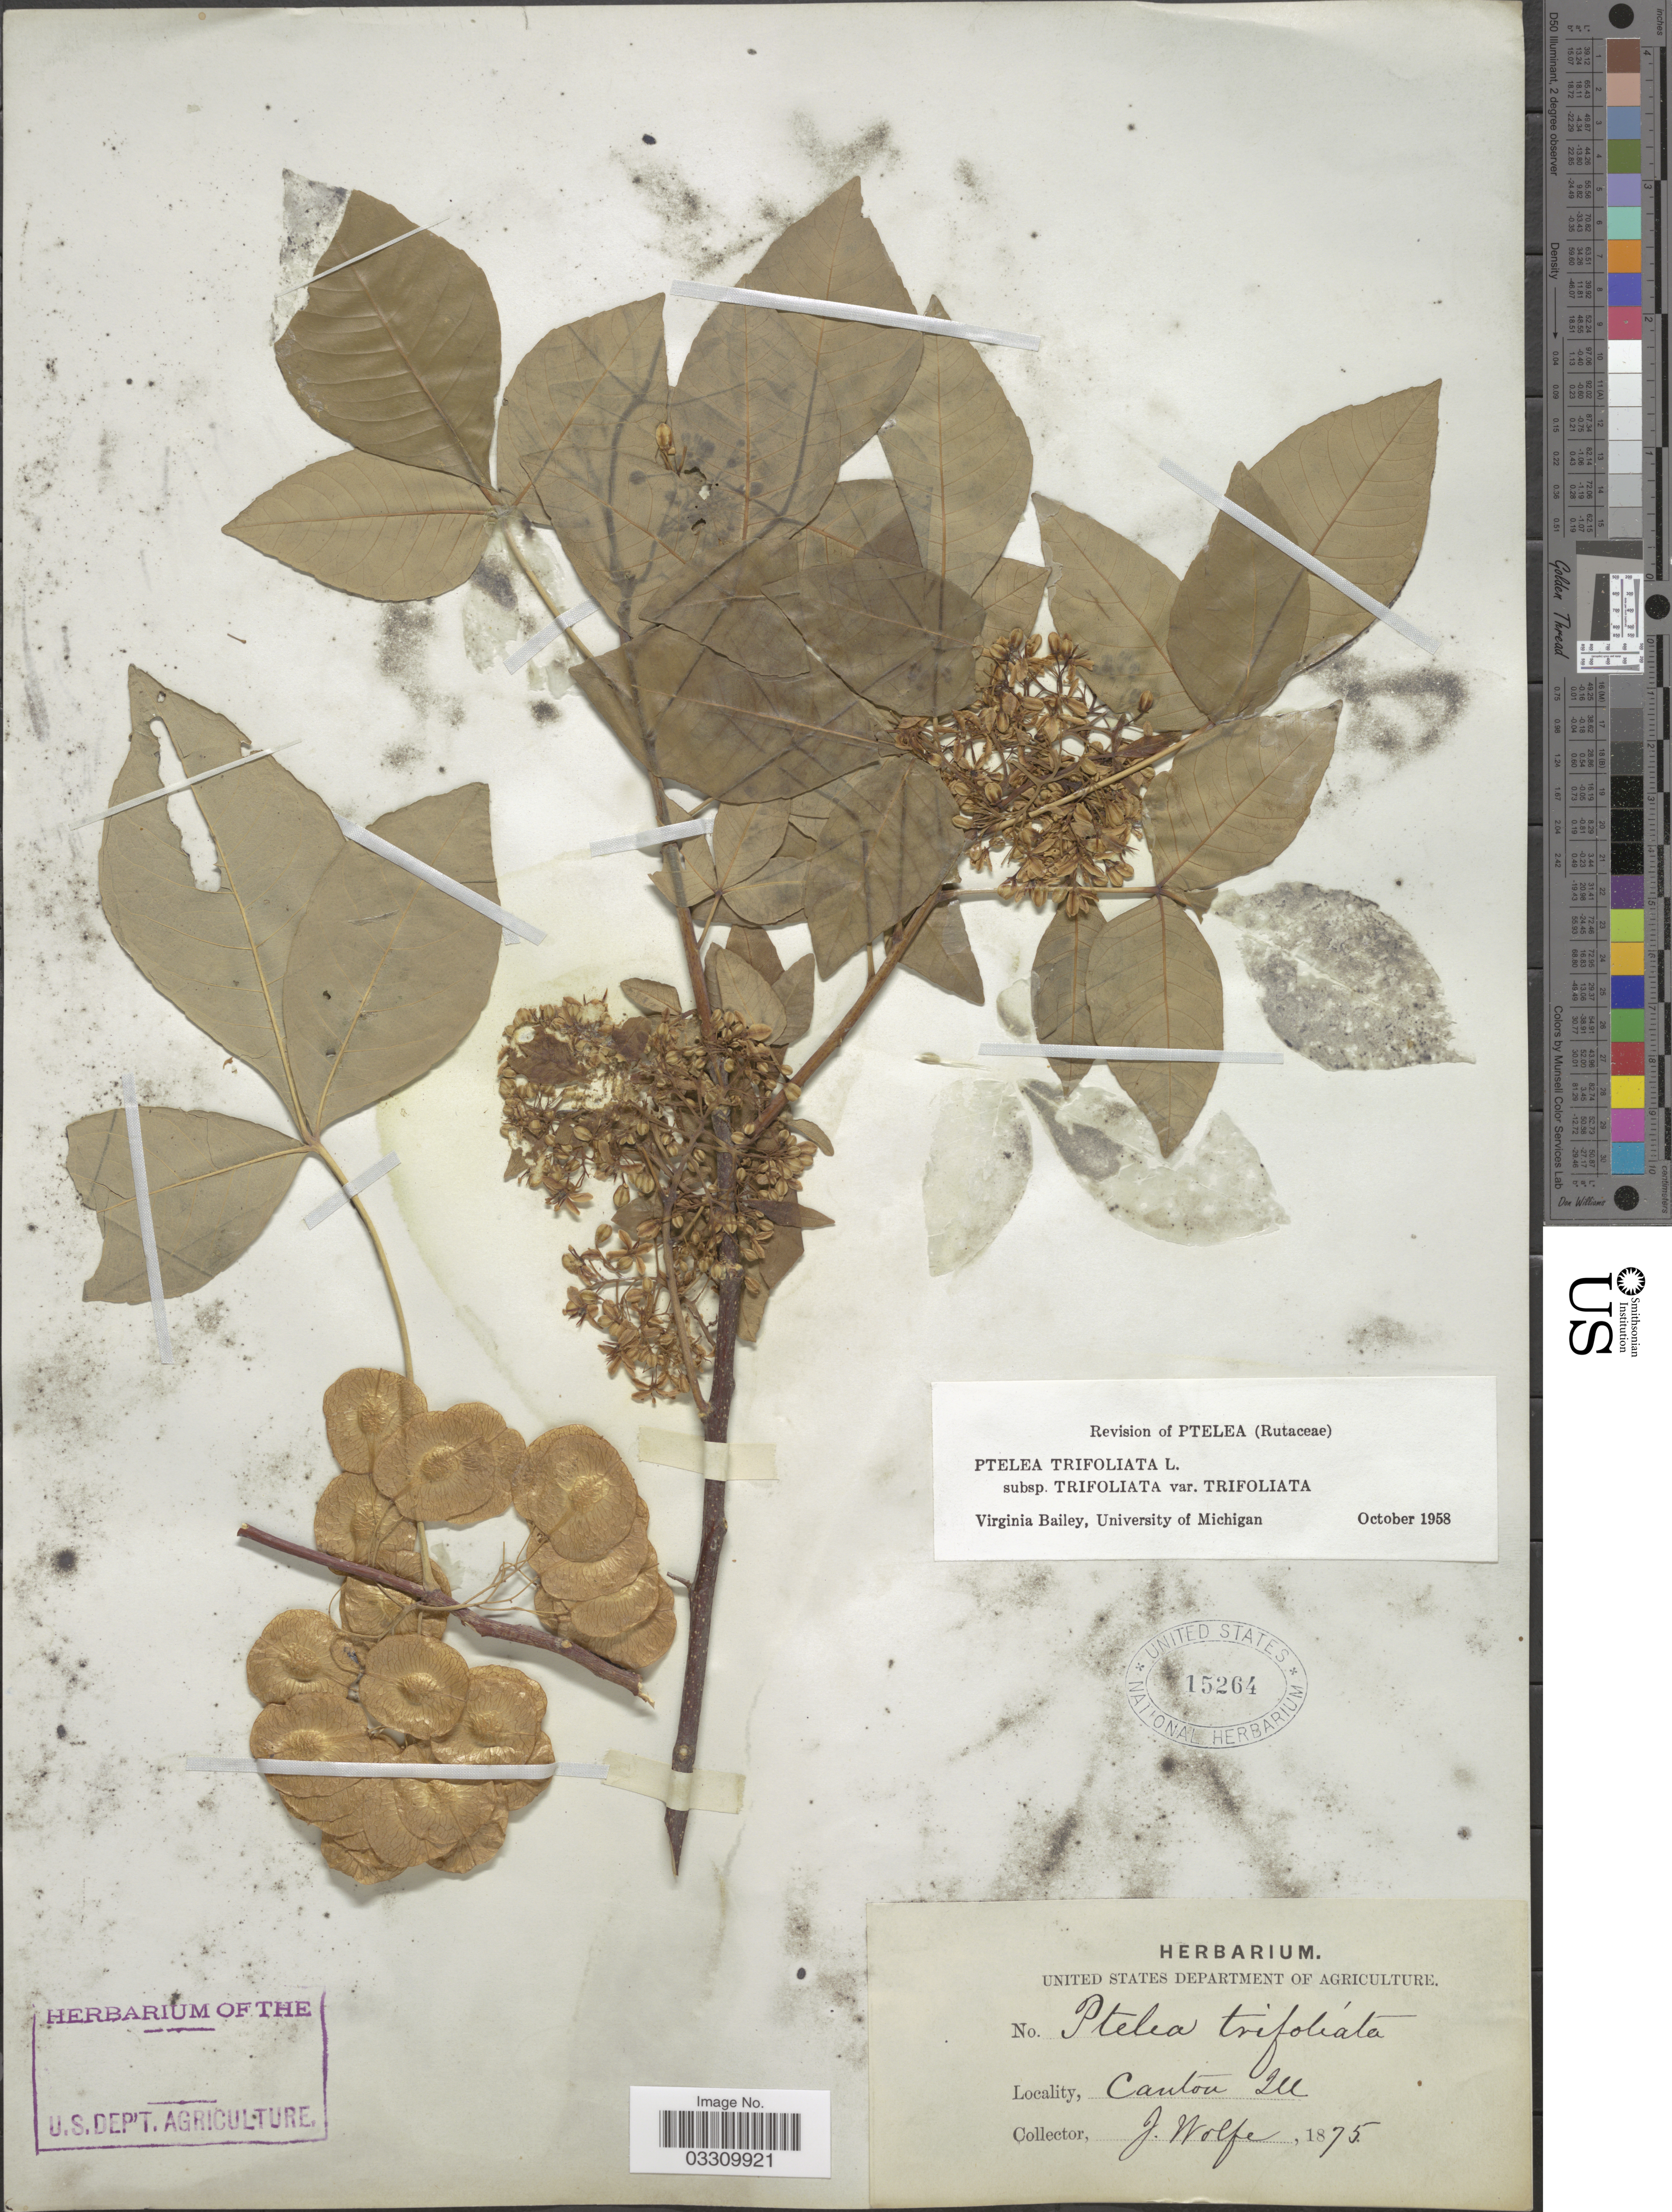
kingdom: Plantae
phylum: Tracheophyta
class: Magnoliopsida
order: Sapindales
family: Rutaceae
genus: Ptelea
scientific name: Ptelea trifoliata subsp. trifoliata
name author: L.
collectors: J. Wolfe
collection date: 1875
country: United States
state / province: Illinois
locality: Canton.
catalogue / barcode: US 15264